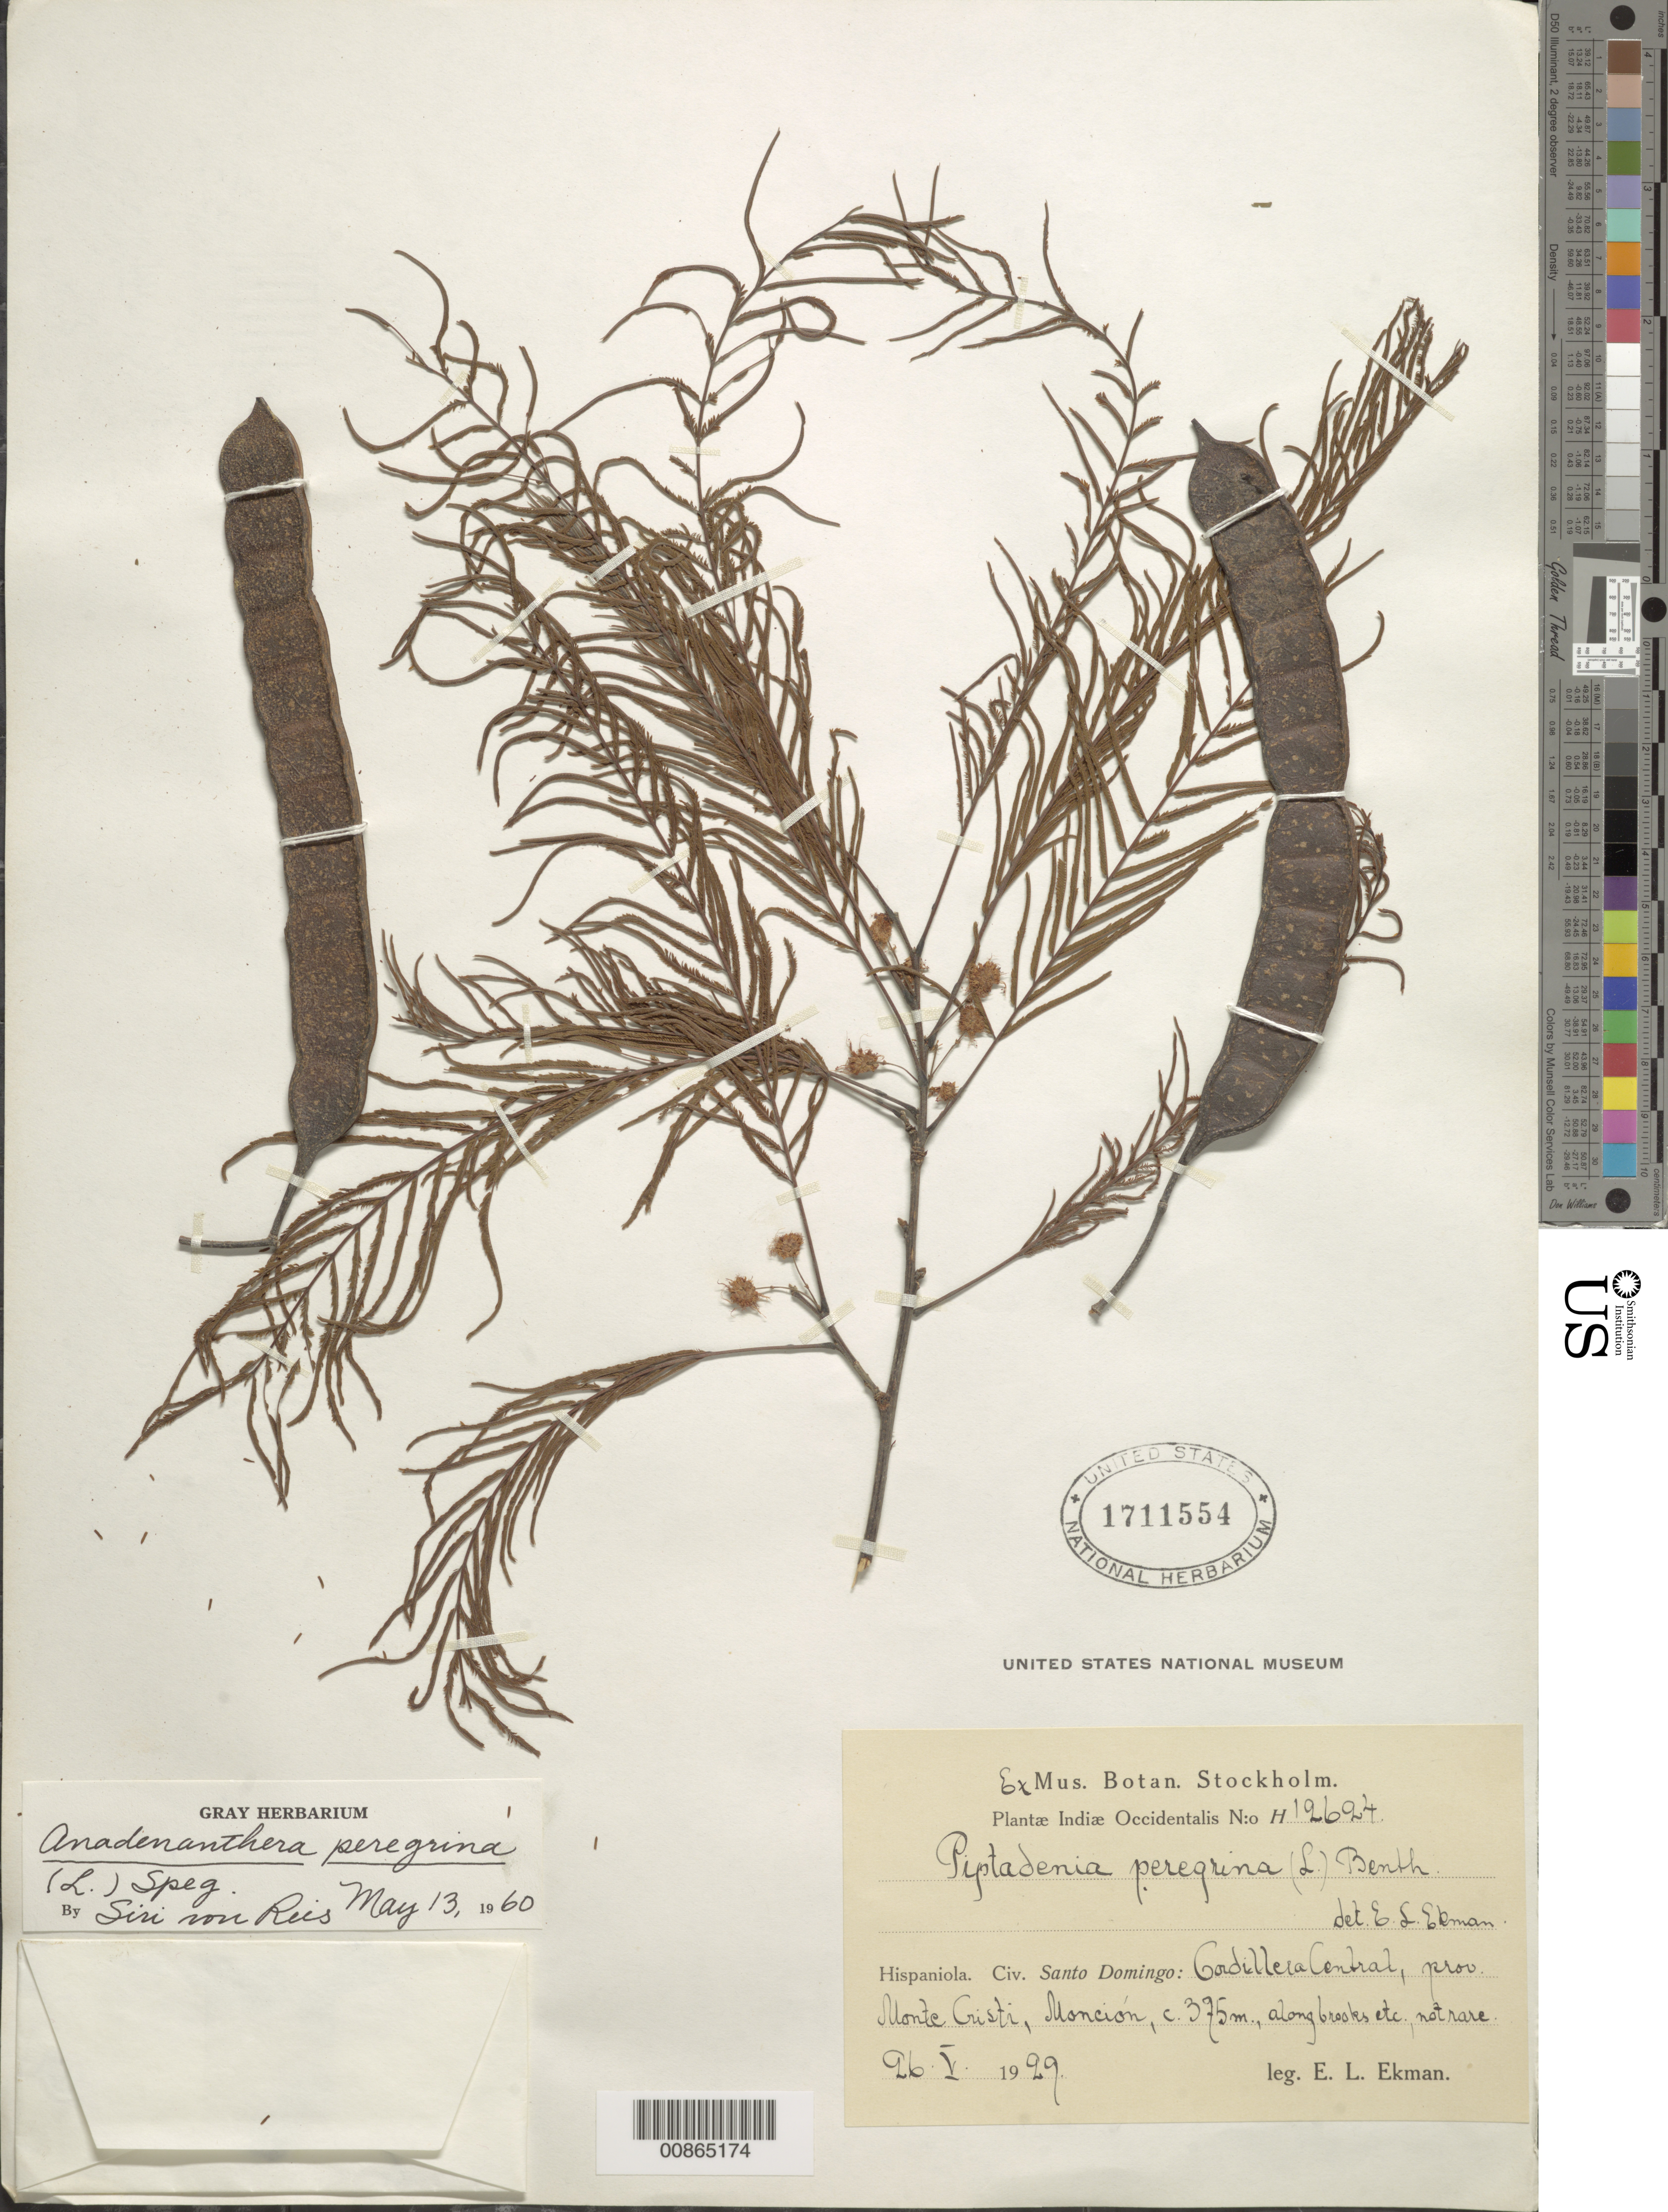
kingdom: Plantae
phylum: Tracheophyta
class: Magnoliopsida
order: Fabales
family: Fabaceae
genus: Anadenanthera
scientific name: Anadenanthera peregrina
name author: (L.) Speg.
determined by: Von Reis, S.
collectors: E. L. Ekman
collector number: H 12624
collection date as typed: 26 May 1929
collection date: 1929-05-26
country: Dominican Republic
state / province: Monte Cristi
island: Hispaniola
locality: Cordillera Central, Monción.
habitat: Along brooks, etc.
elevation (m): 375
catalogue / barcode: US 1711554